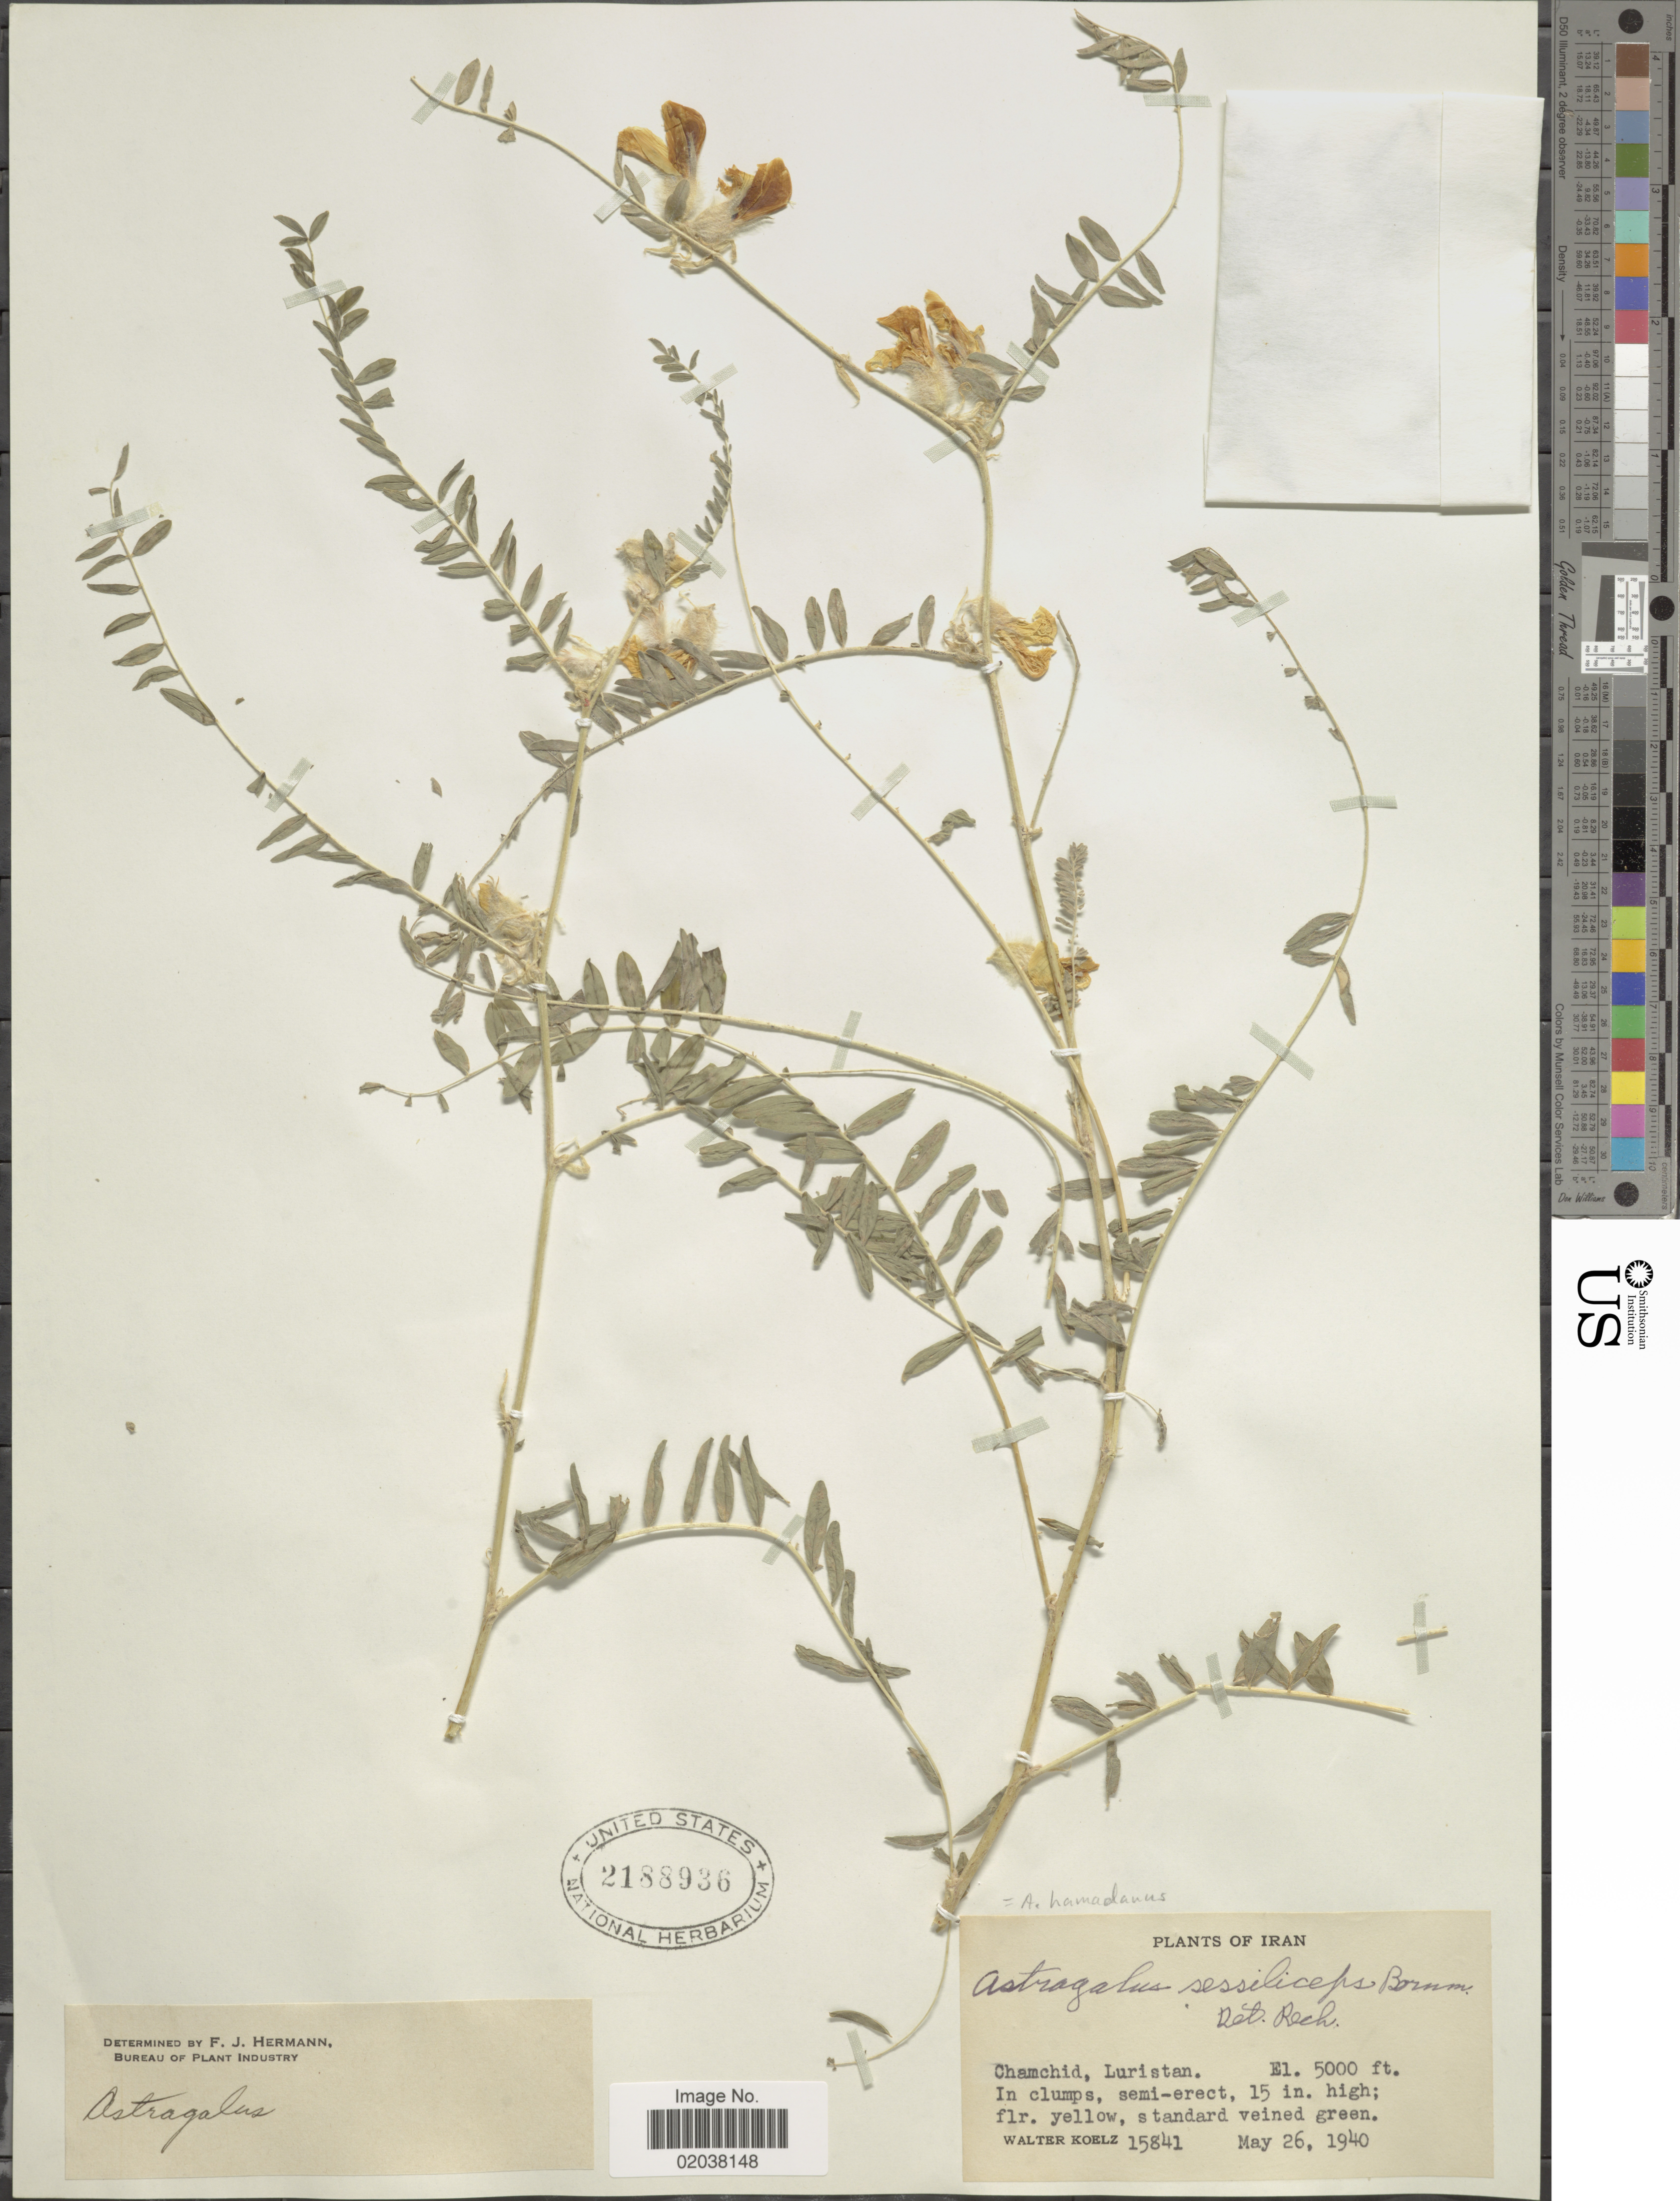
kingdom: Plantae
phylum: Tracheophyta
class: Magnoliopsida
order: Fabales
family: Fabaceae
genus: Astragalus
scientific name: Astragalus hamadanus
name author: Boiss.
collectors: W. N. Koelz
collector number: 15841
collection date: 1940-05-26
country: Iran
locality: Chamchid, Luristan, in clumps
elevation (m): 1524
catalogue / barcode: US 2188936